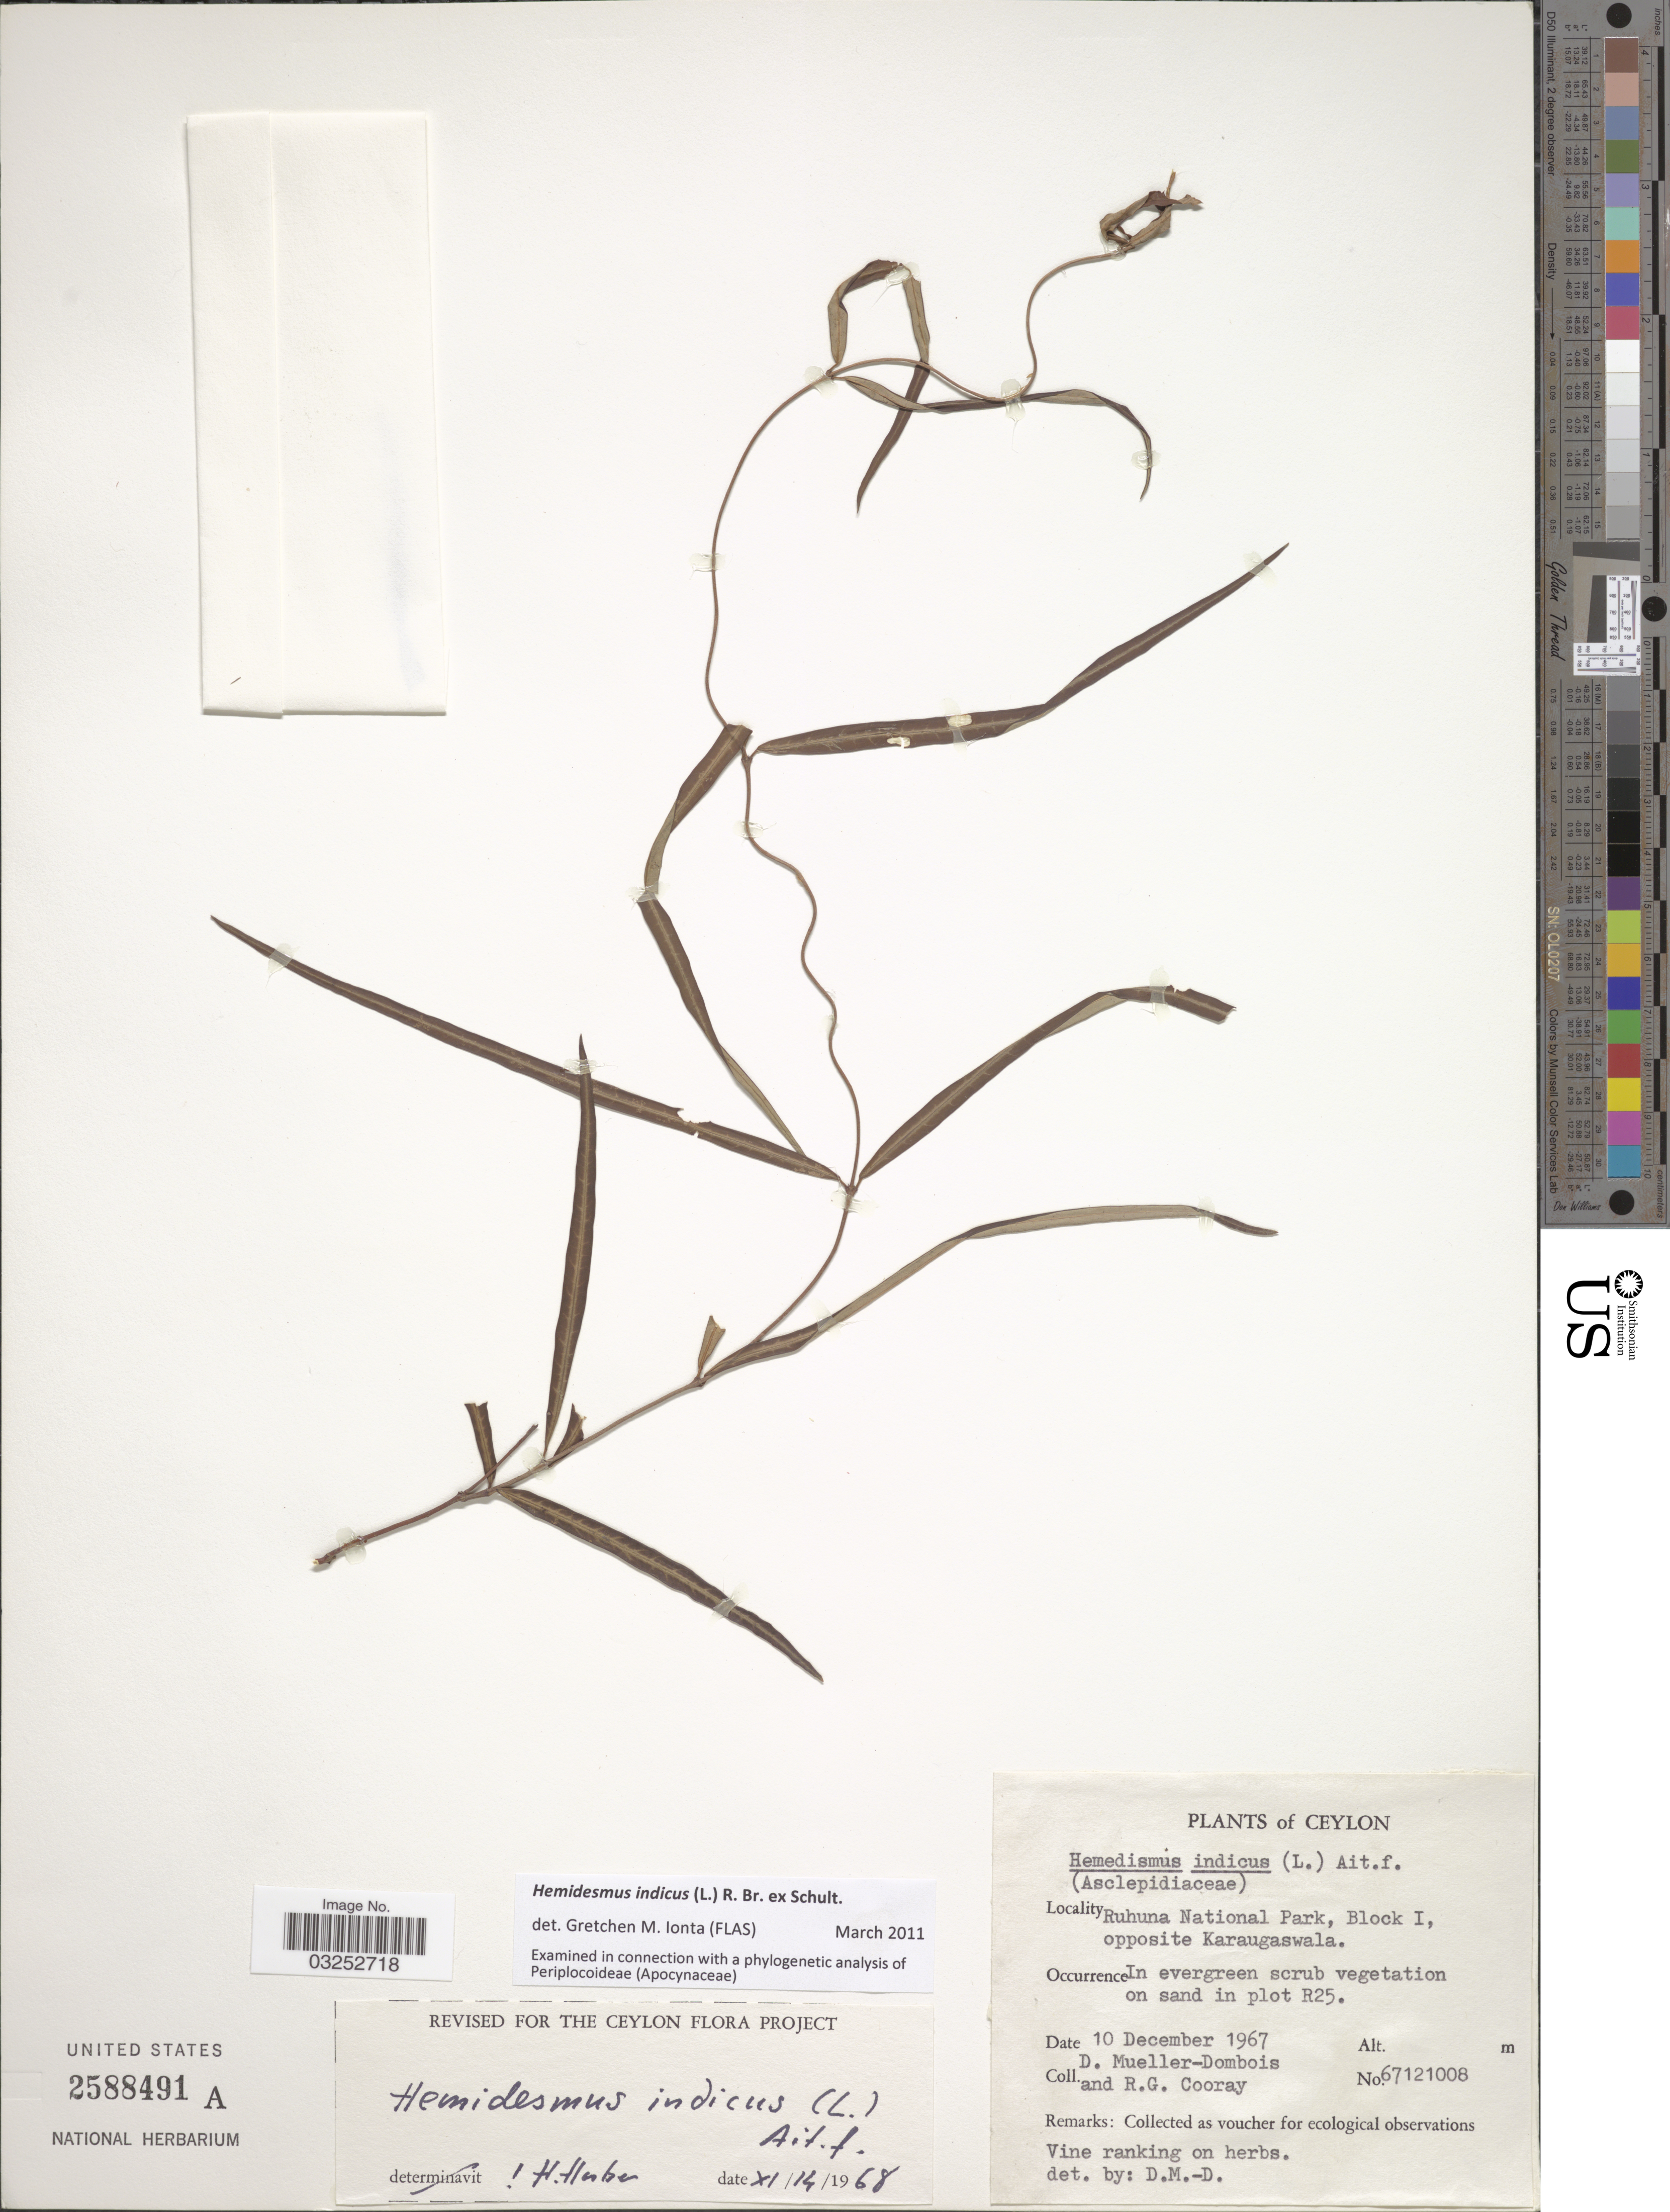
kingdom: Plantae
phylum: Tracheophyta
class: Magnoliopsida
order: Gentianales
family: Apocynaceae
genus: Hemidesmus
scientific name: Hemidesmus indicus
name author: (L.) R. Br. ex Schult.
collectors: D. Mueller-Dombois & R. Cooray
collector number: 67121008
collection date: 1967-12-10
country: Sri Lanka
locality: Ceylon, Ruhuna National Park, Block I, opposite Karaugaswala, In evergreen scrub vegetation on sand in plot R25.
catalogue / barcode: US 2588491A